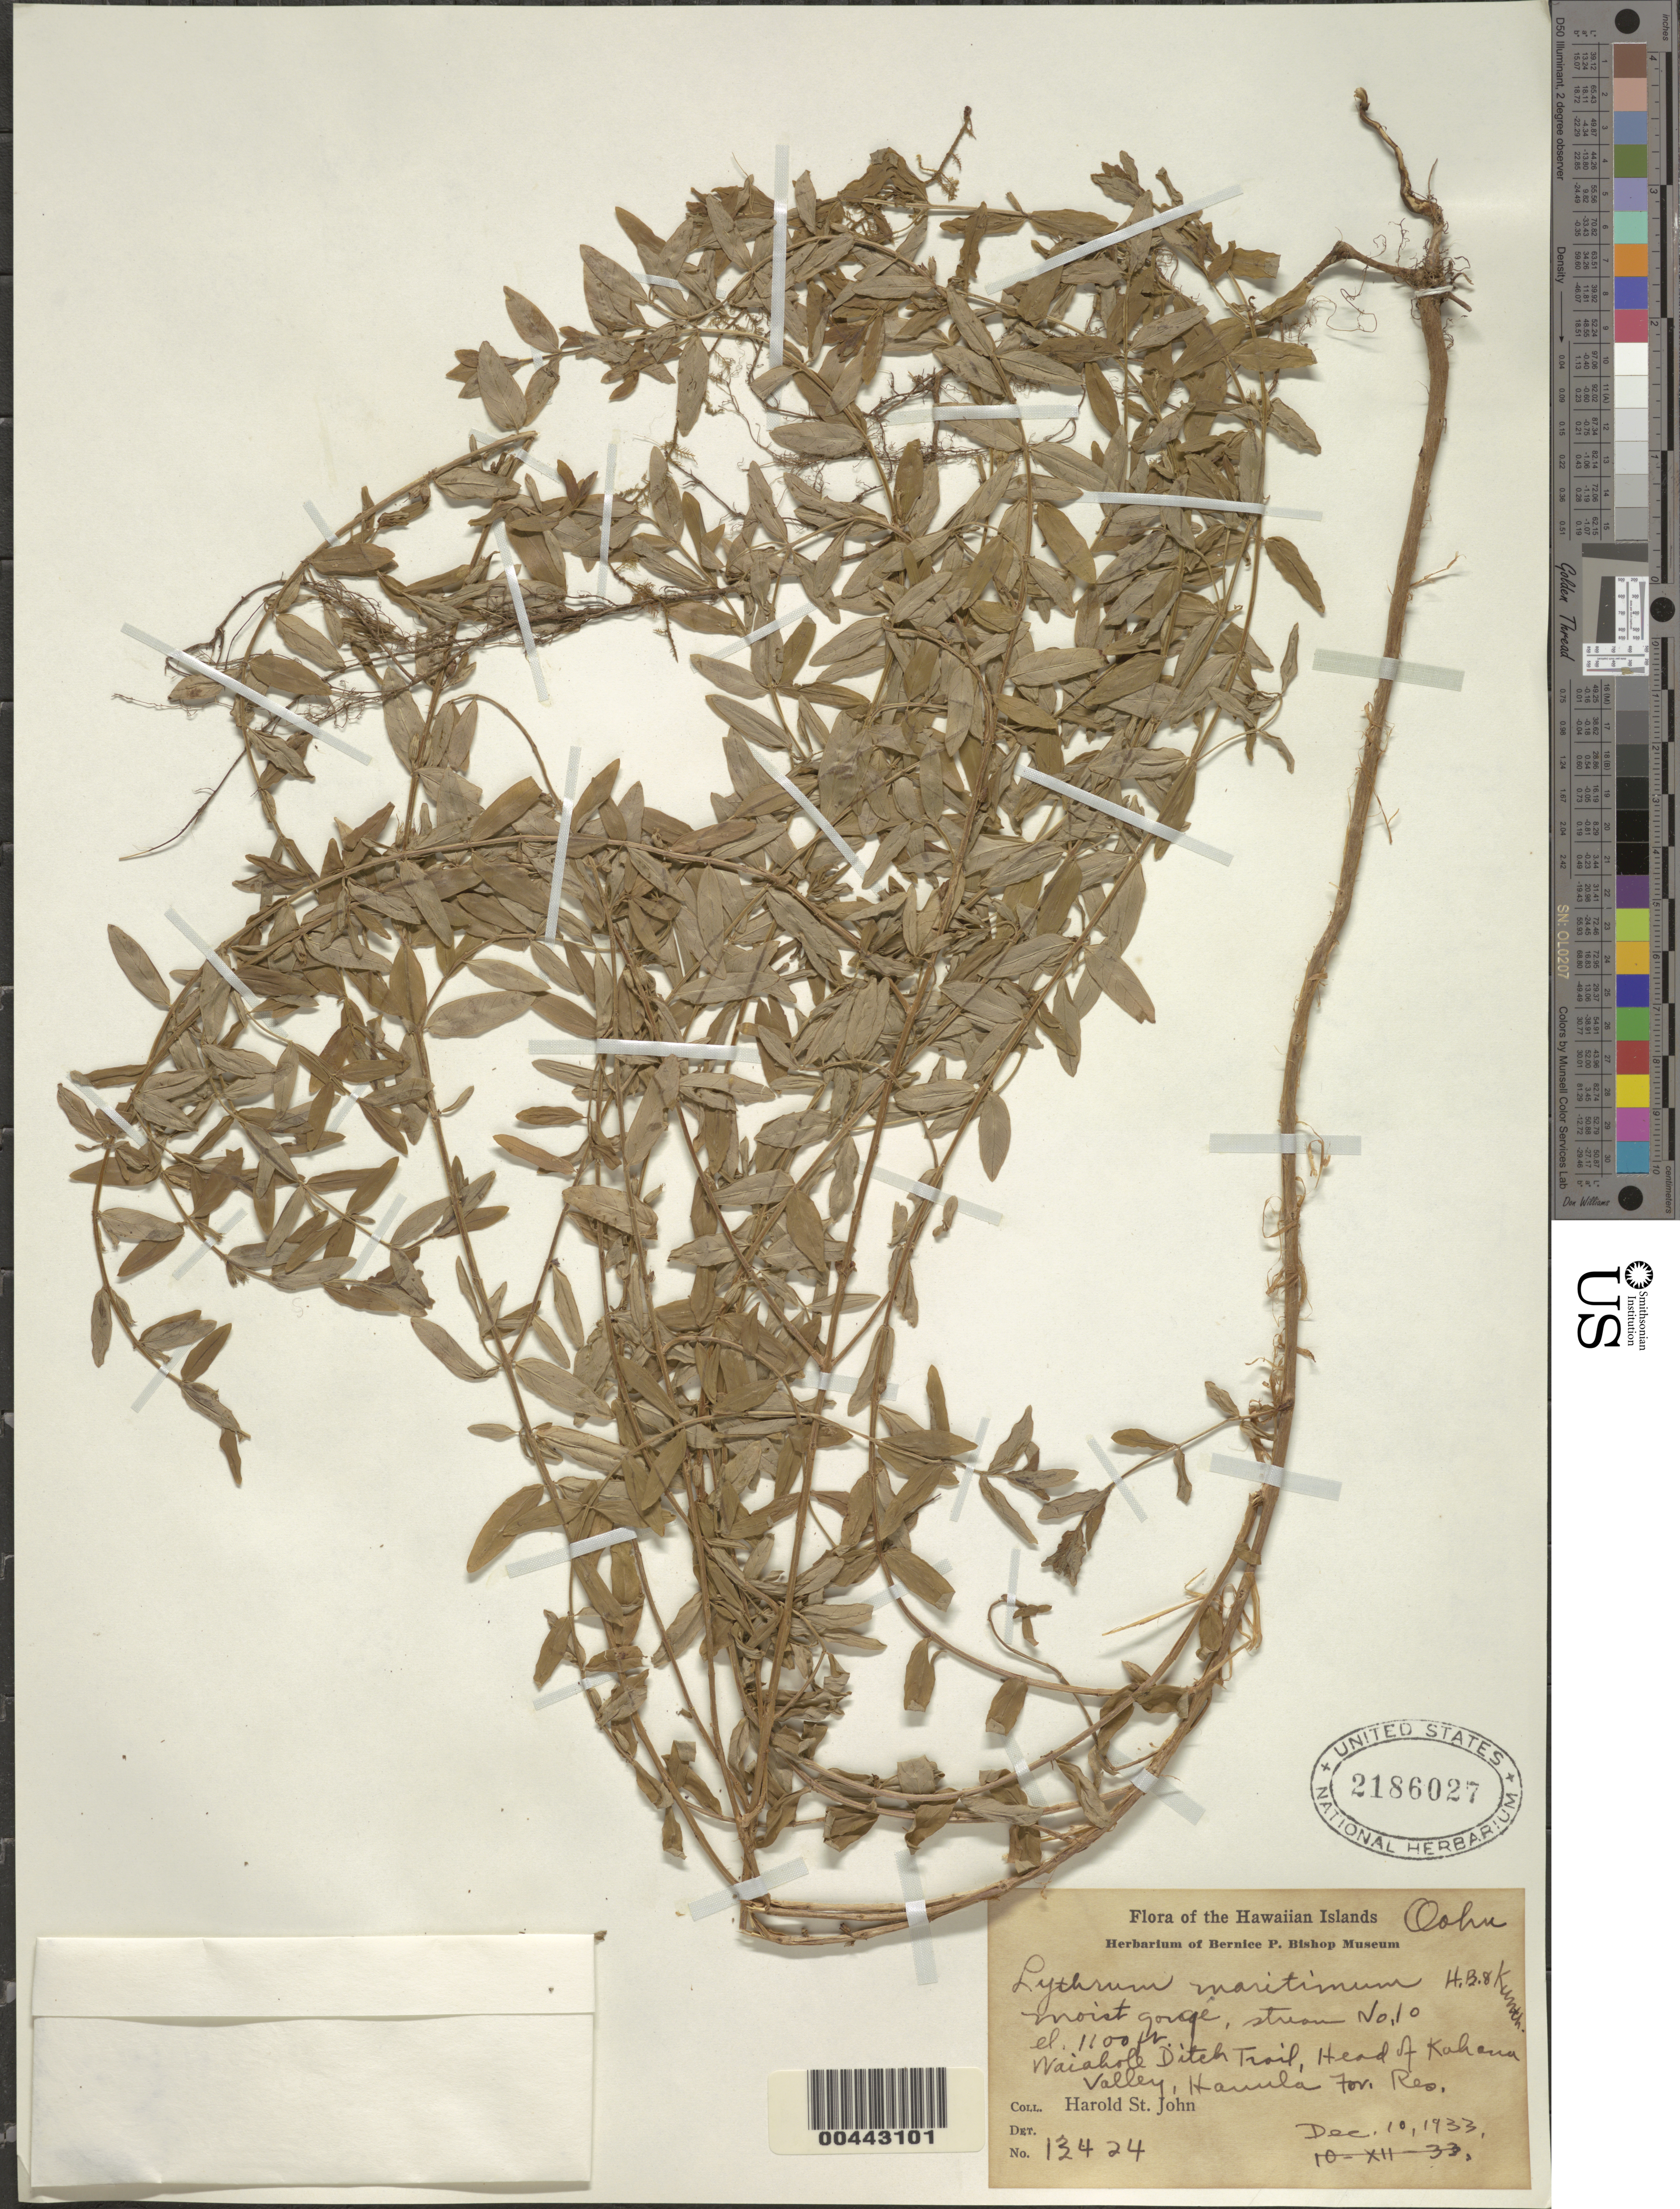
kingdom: Plantae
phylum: Tracheophyta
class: Magnoliopsida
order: Myrtales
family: Lythraceae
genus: Lythrum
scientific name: Lythrum maritimum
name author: Kunth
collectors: H. St. John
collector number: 13424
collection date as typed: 10 Dec 1933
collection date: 1933-12-10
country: United States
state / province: Hawaii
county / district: Honolulu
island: Oahu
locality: Waiahole Ditch Trail, Head of Kahana Valley, Hauula Forest Reserve.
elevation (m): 335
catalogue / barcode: US 2186027